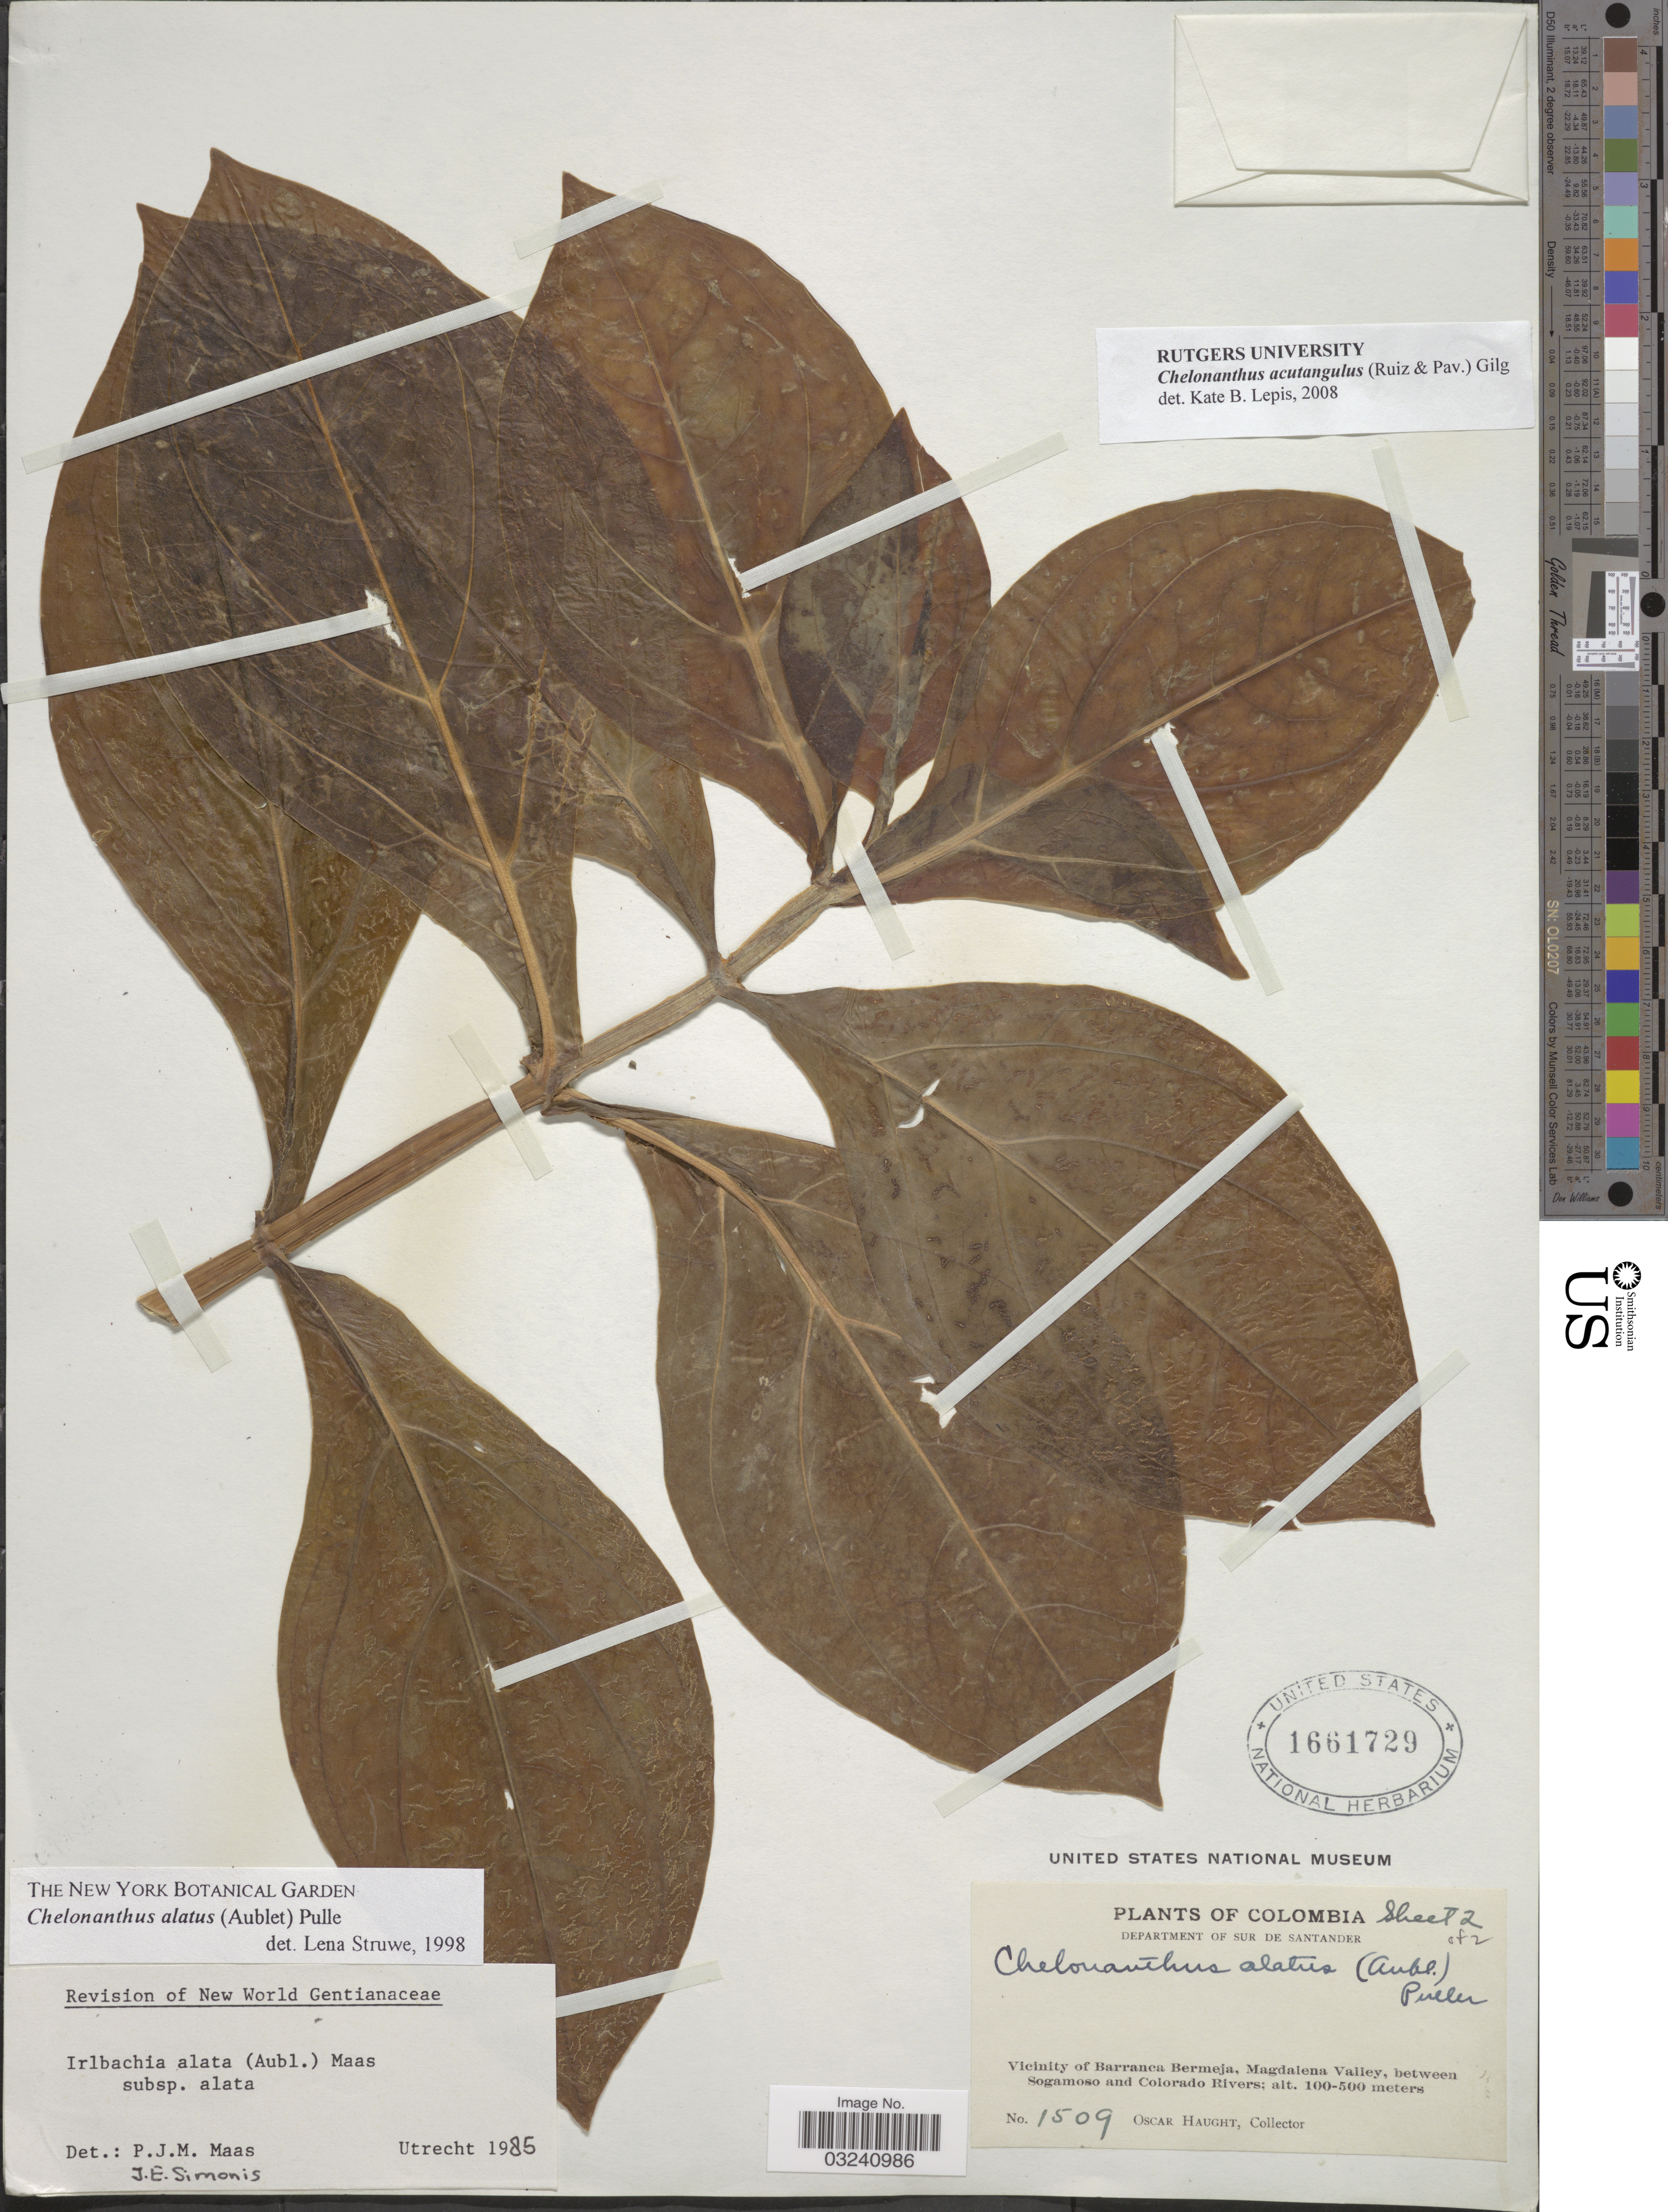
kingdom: Plantae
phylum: Tracheophyta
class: Magnoliopsida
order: Gentianales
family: Gentianaceae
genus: Chelonanthus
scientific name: Chelonanthus acutangulus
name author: (Ruiz & Pav.) Gilg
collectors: O. Haught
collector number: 1509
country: Colombia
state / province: Santander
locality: Department of Sur de Santander. Vicinity of Barranca Bermeja, Magdalena Valley, between Sogamoso and Colorado Rivers.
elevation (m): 100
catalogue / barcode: US 1661729